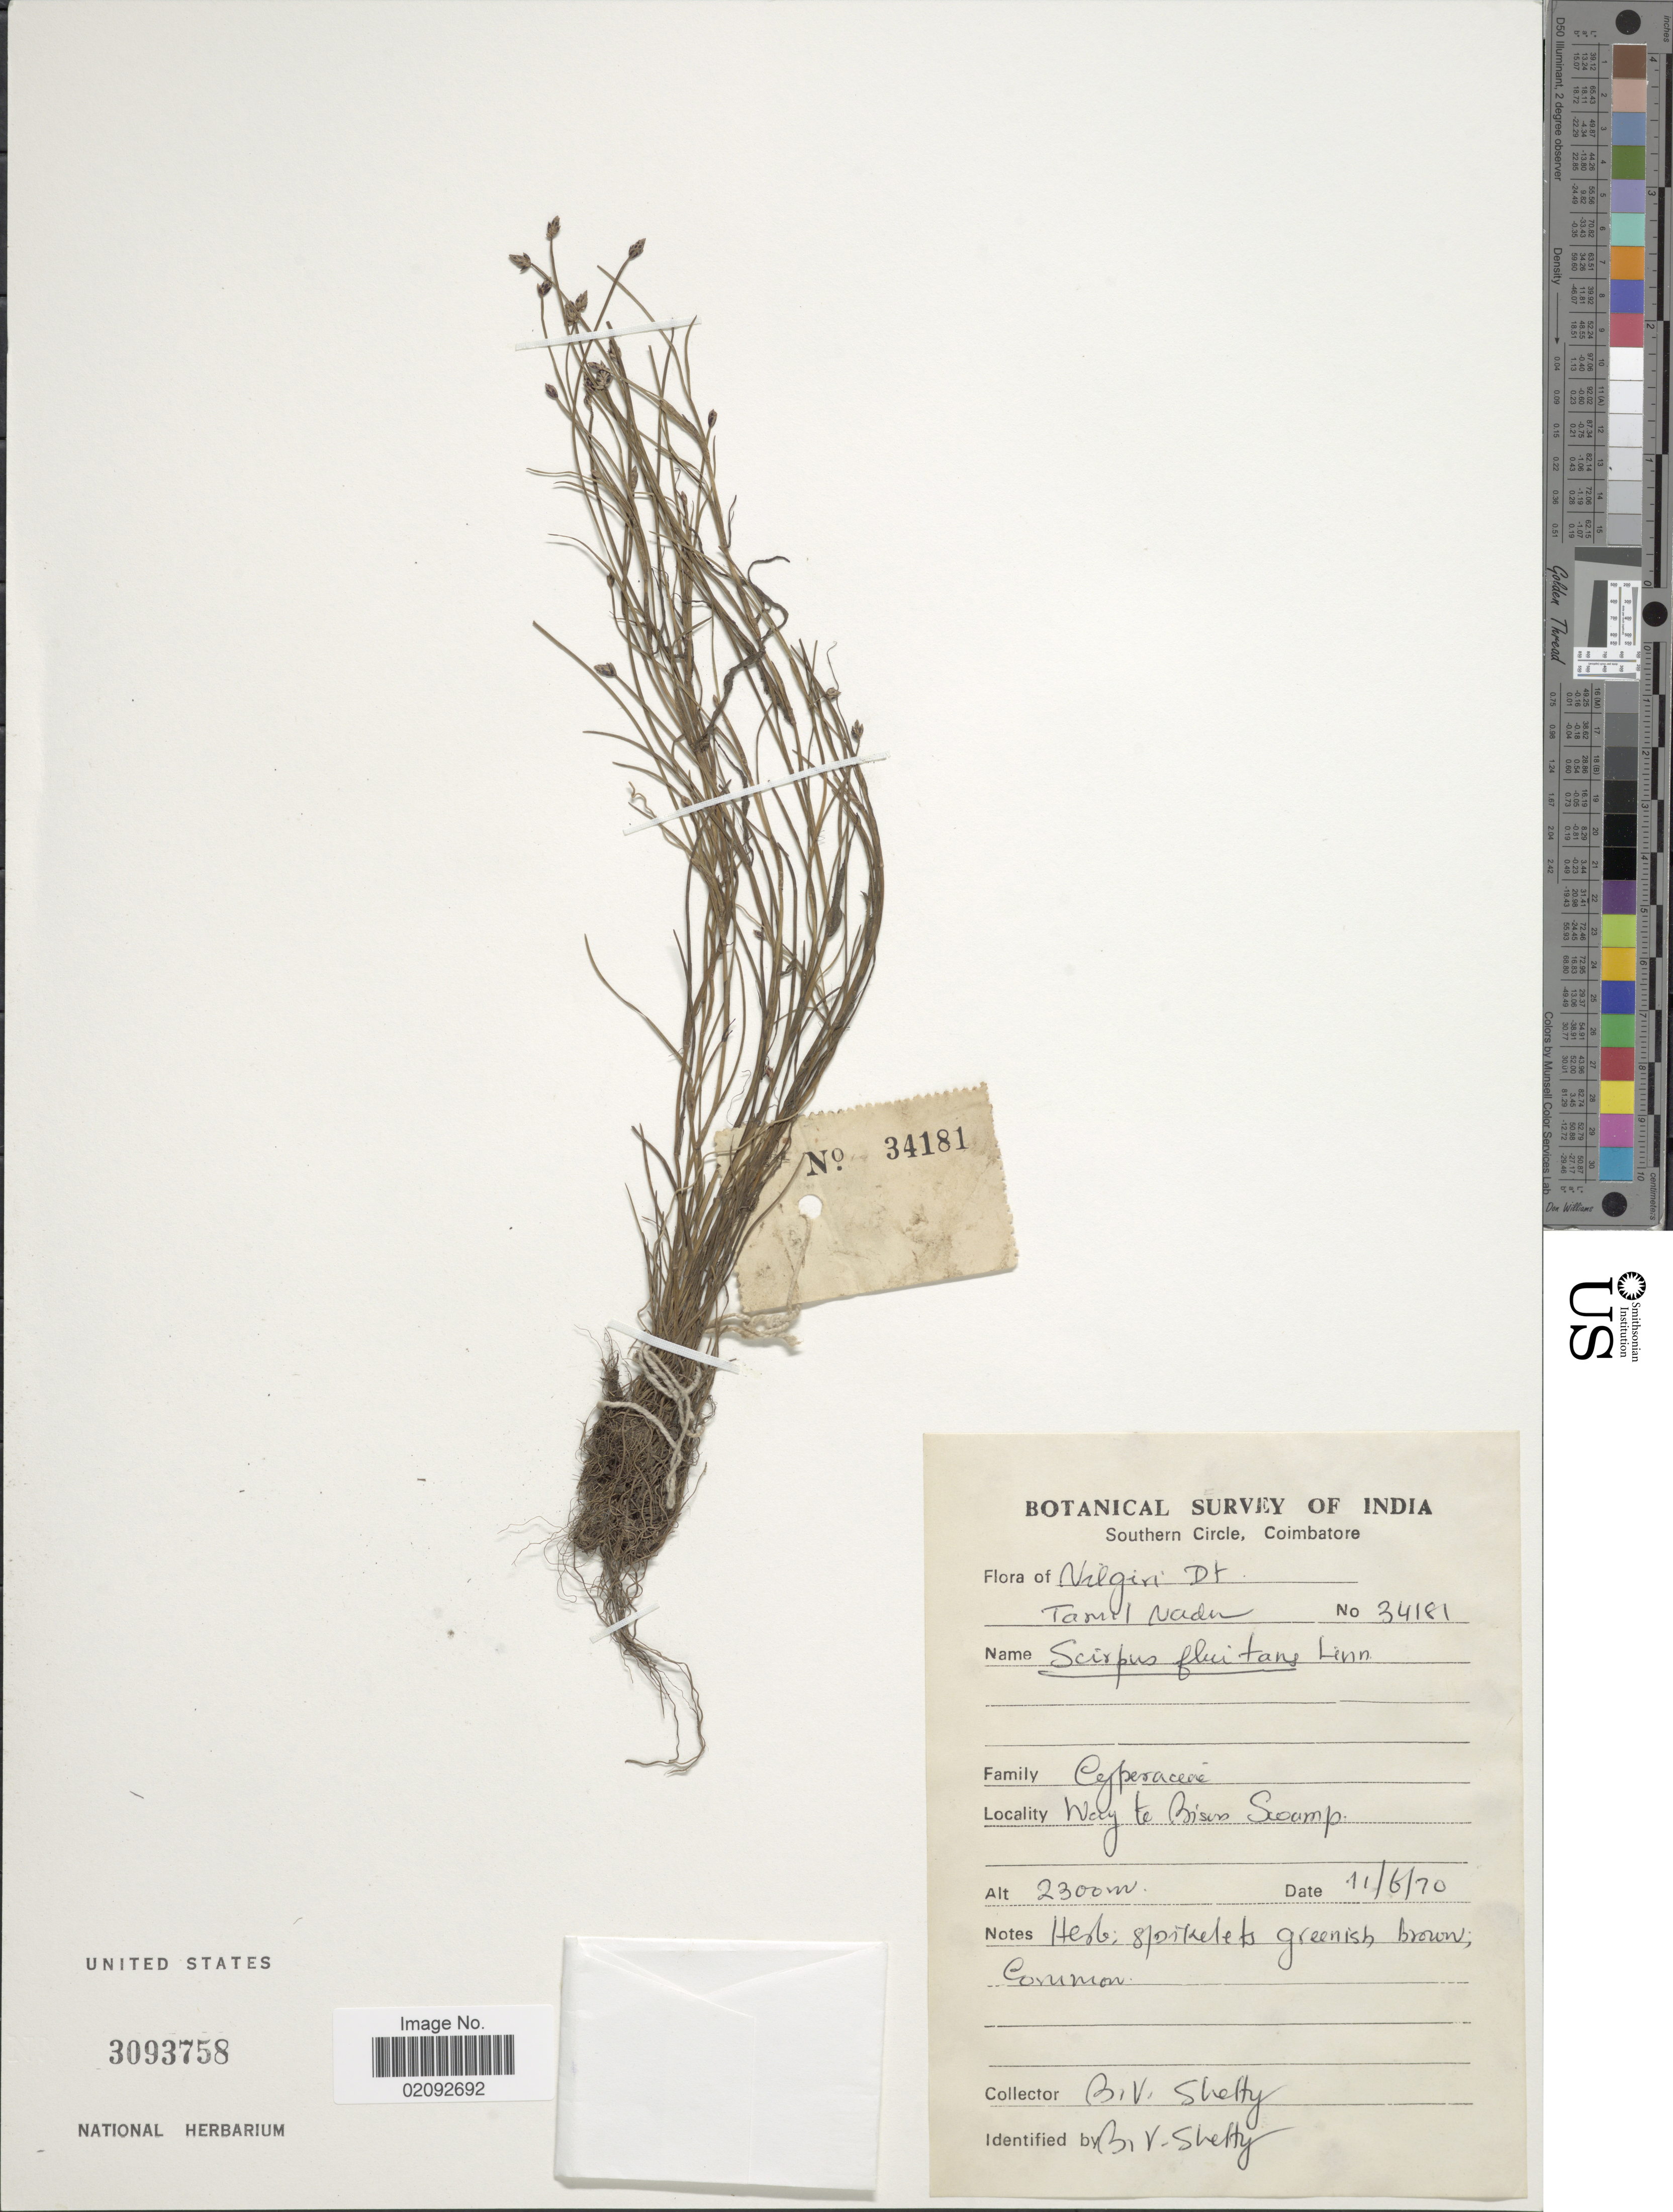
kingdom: Plantae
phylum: Tracheophyta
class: Liliopsida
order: Poales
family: Cyperaceae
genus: Isolepis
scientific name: Isolepis fluitans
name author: (L.) R. Br.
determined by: Strong, Mark T., (BOT), Smithsonian Institution - National Museum of Natural History (UNITED STATES)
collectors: B.V. Shetty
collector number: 34181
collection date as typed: Transcribed d/m/y: 11/6/70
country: India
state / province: Tamil Nadu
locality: Vilgiri Dt., Tamil Nader, wat to Bison Swamp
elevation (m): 2300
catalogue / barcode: US 3093758